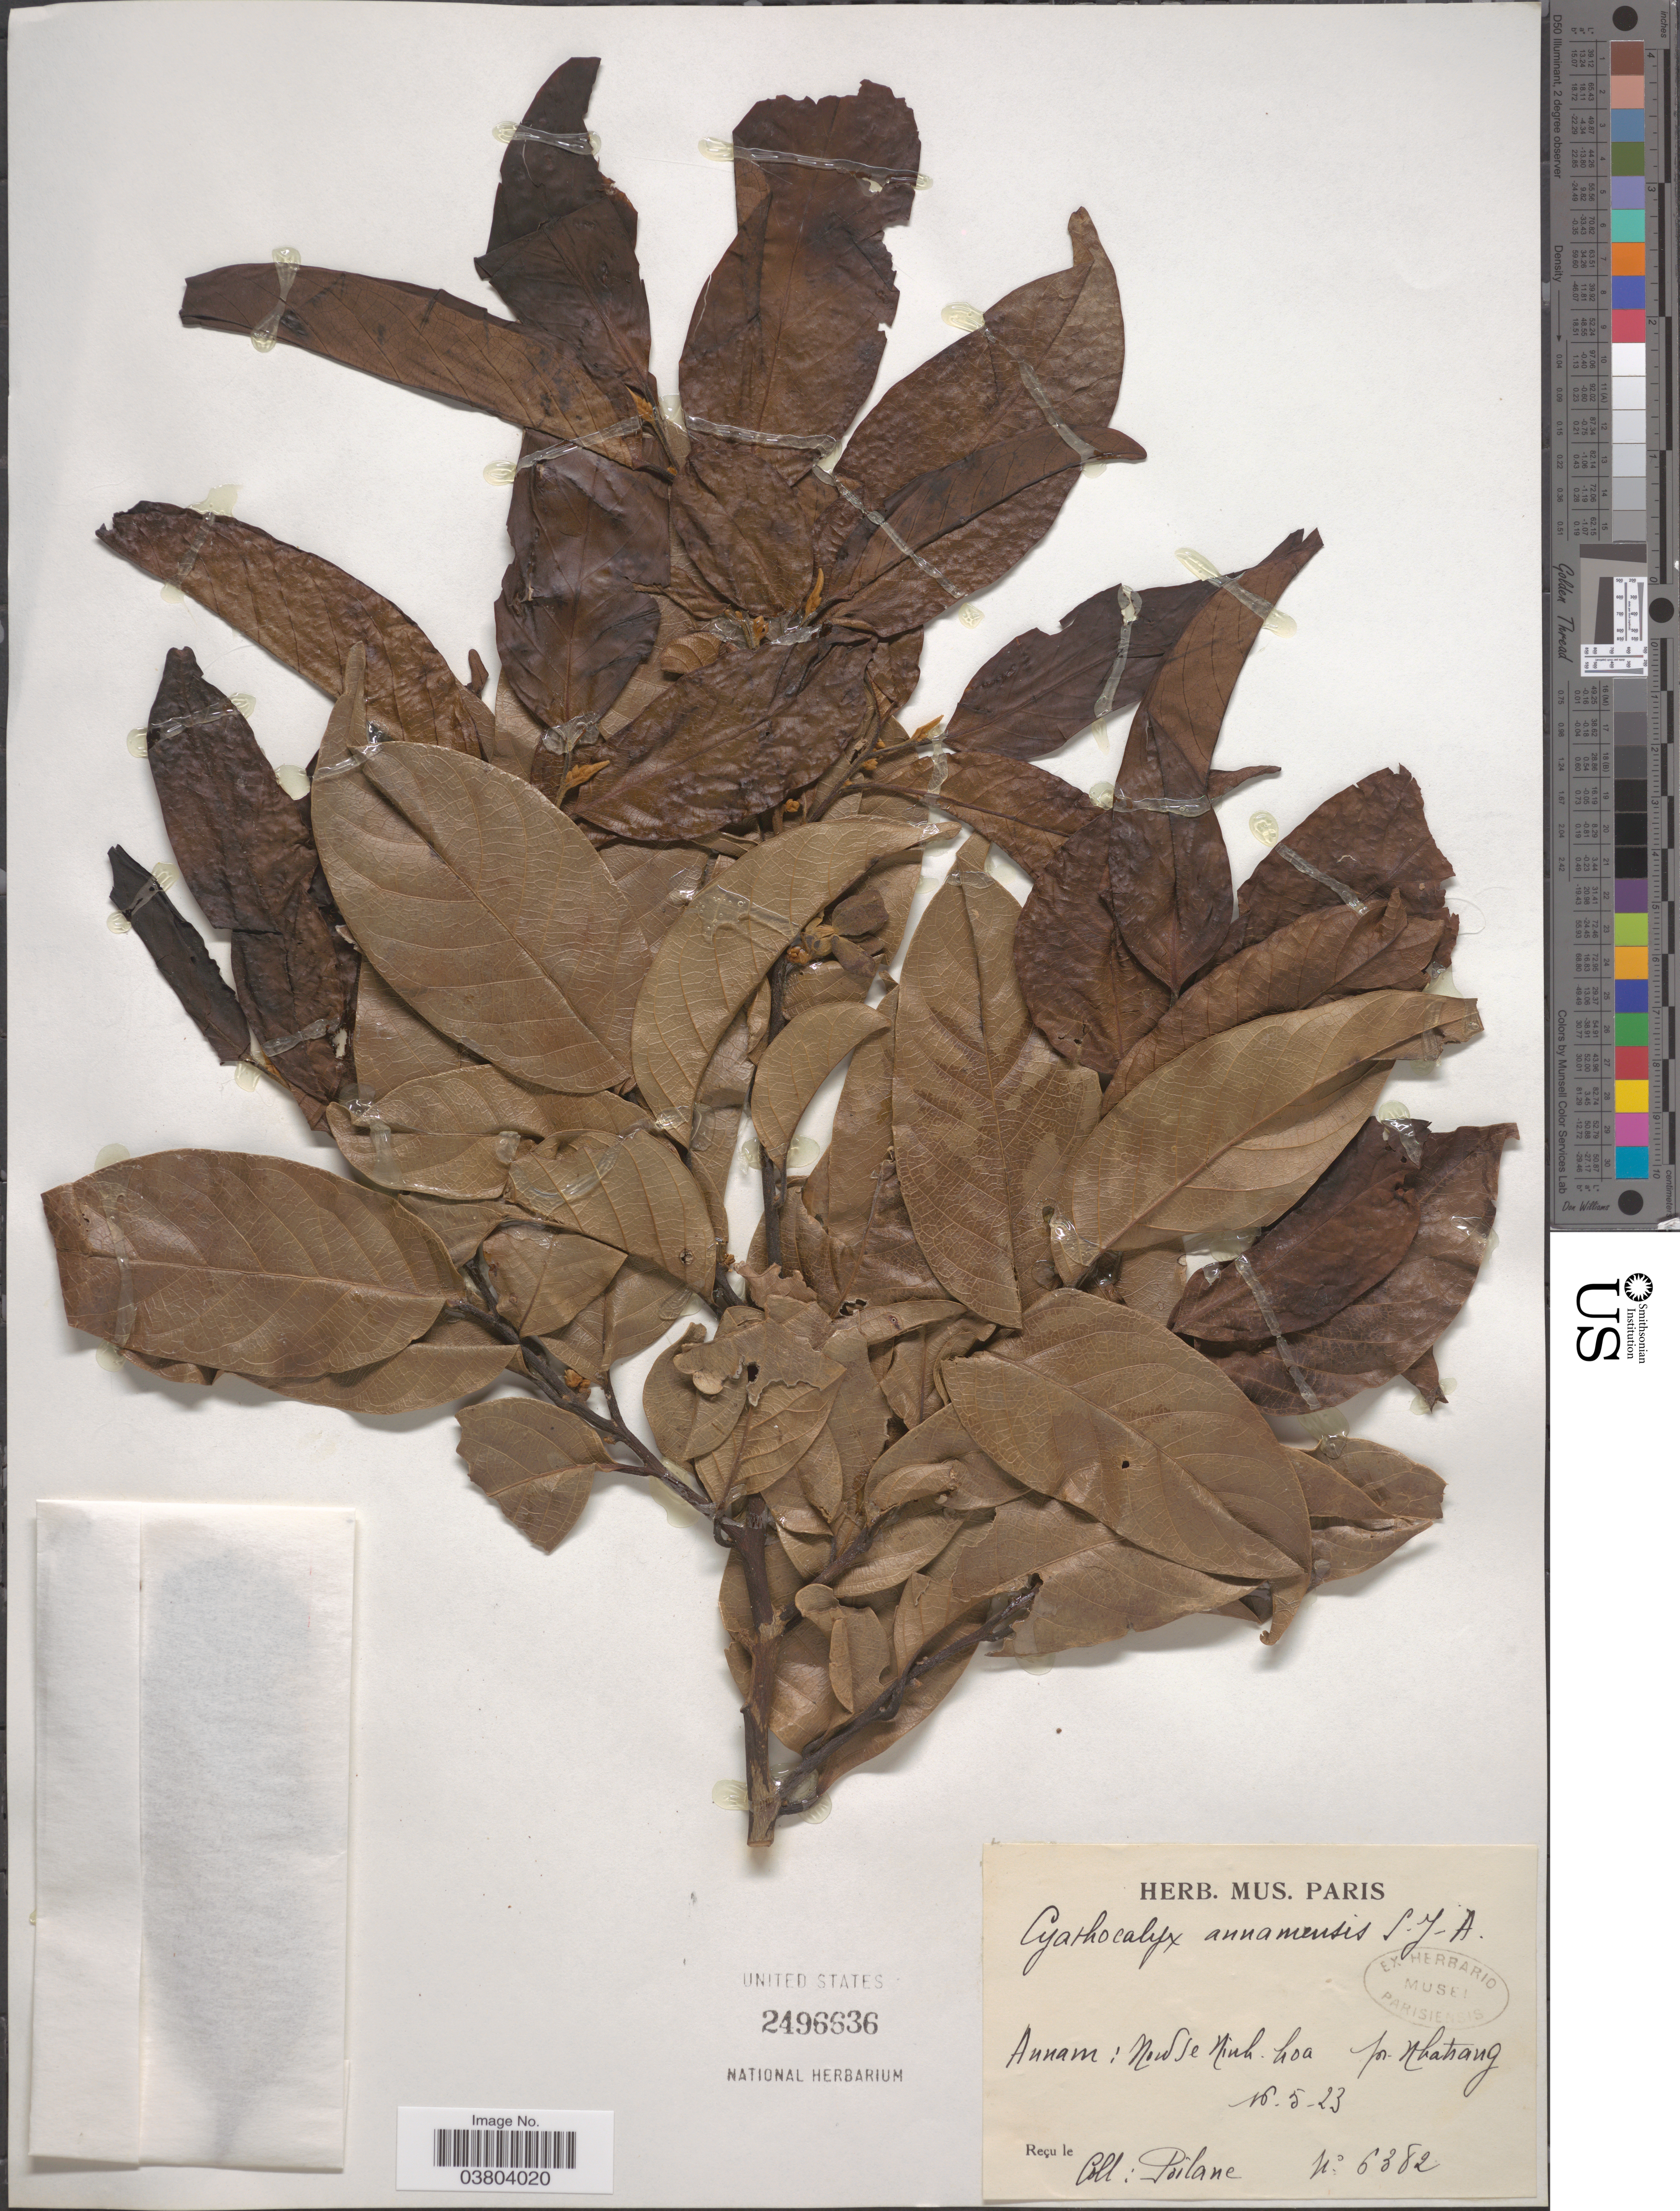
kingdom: Plantae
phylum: Tracheophyta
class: Magnoliopsida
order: Magnoliales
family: Annonaceae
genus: Cyathocalyx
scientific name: Cyathocalyx annamensis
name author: Ast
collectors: -. Poilane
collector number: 6382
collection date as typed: Transcribed d/m/y: 16/5/23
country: Vietnam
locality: Annam: Nord de Ninh Hoa. Pr. Nhatrang.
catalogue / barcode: US 2496636